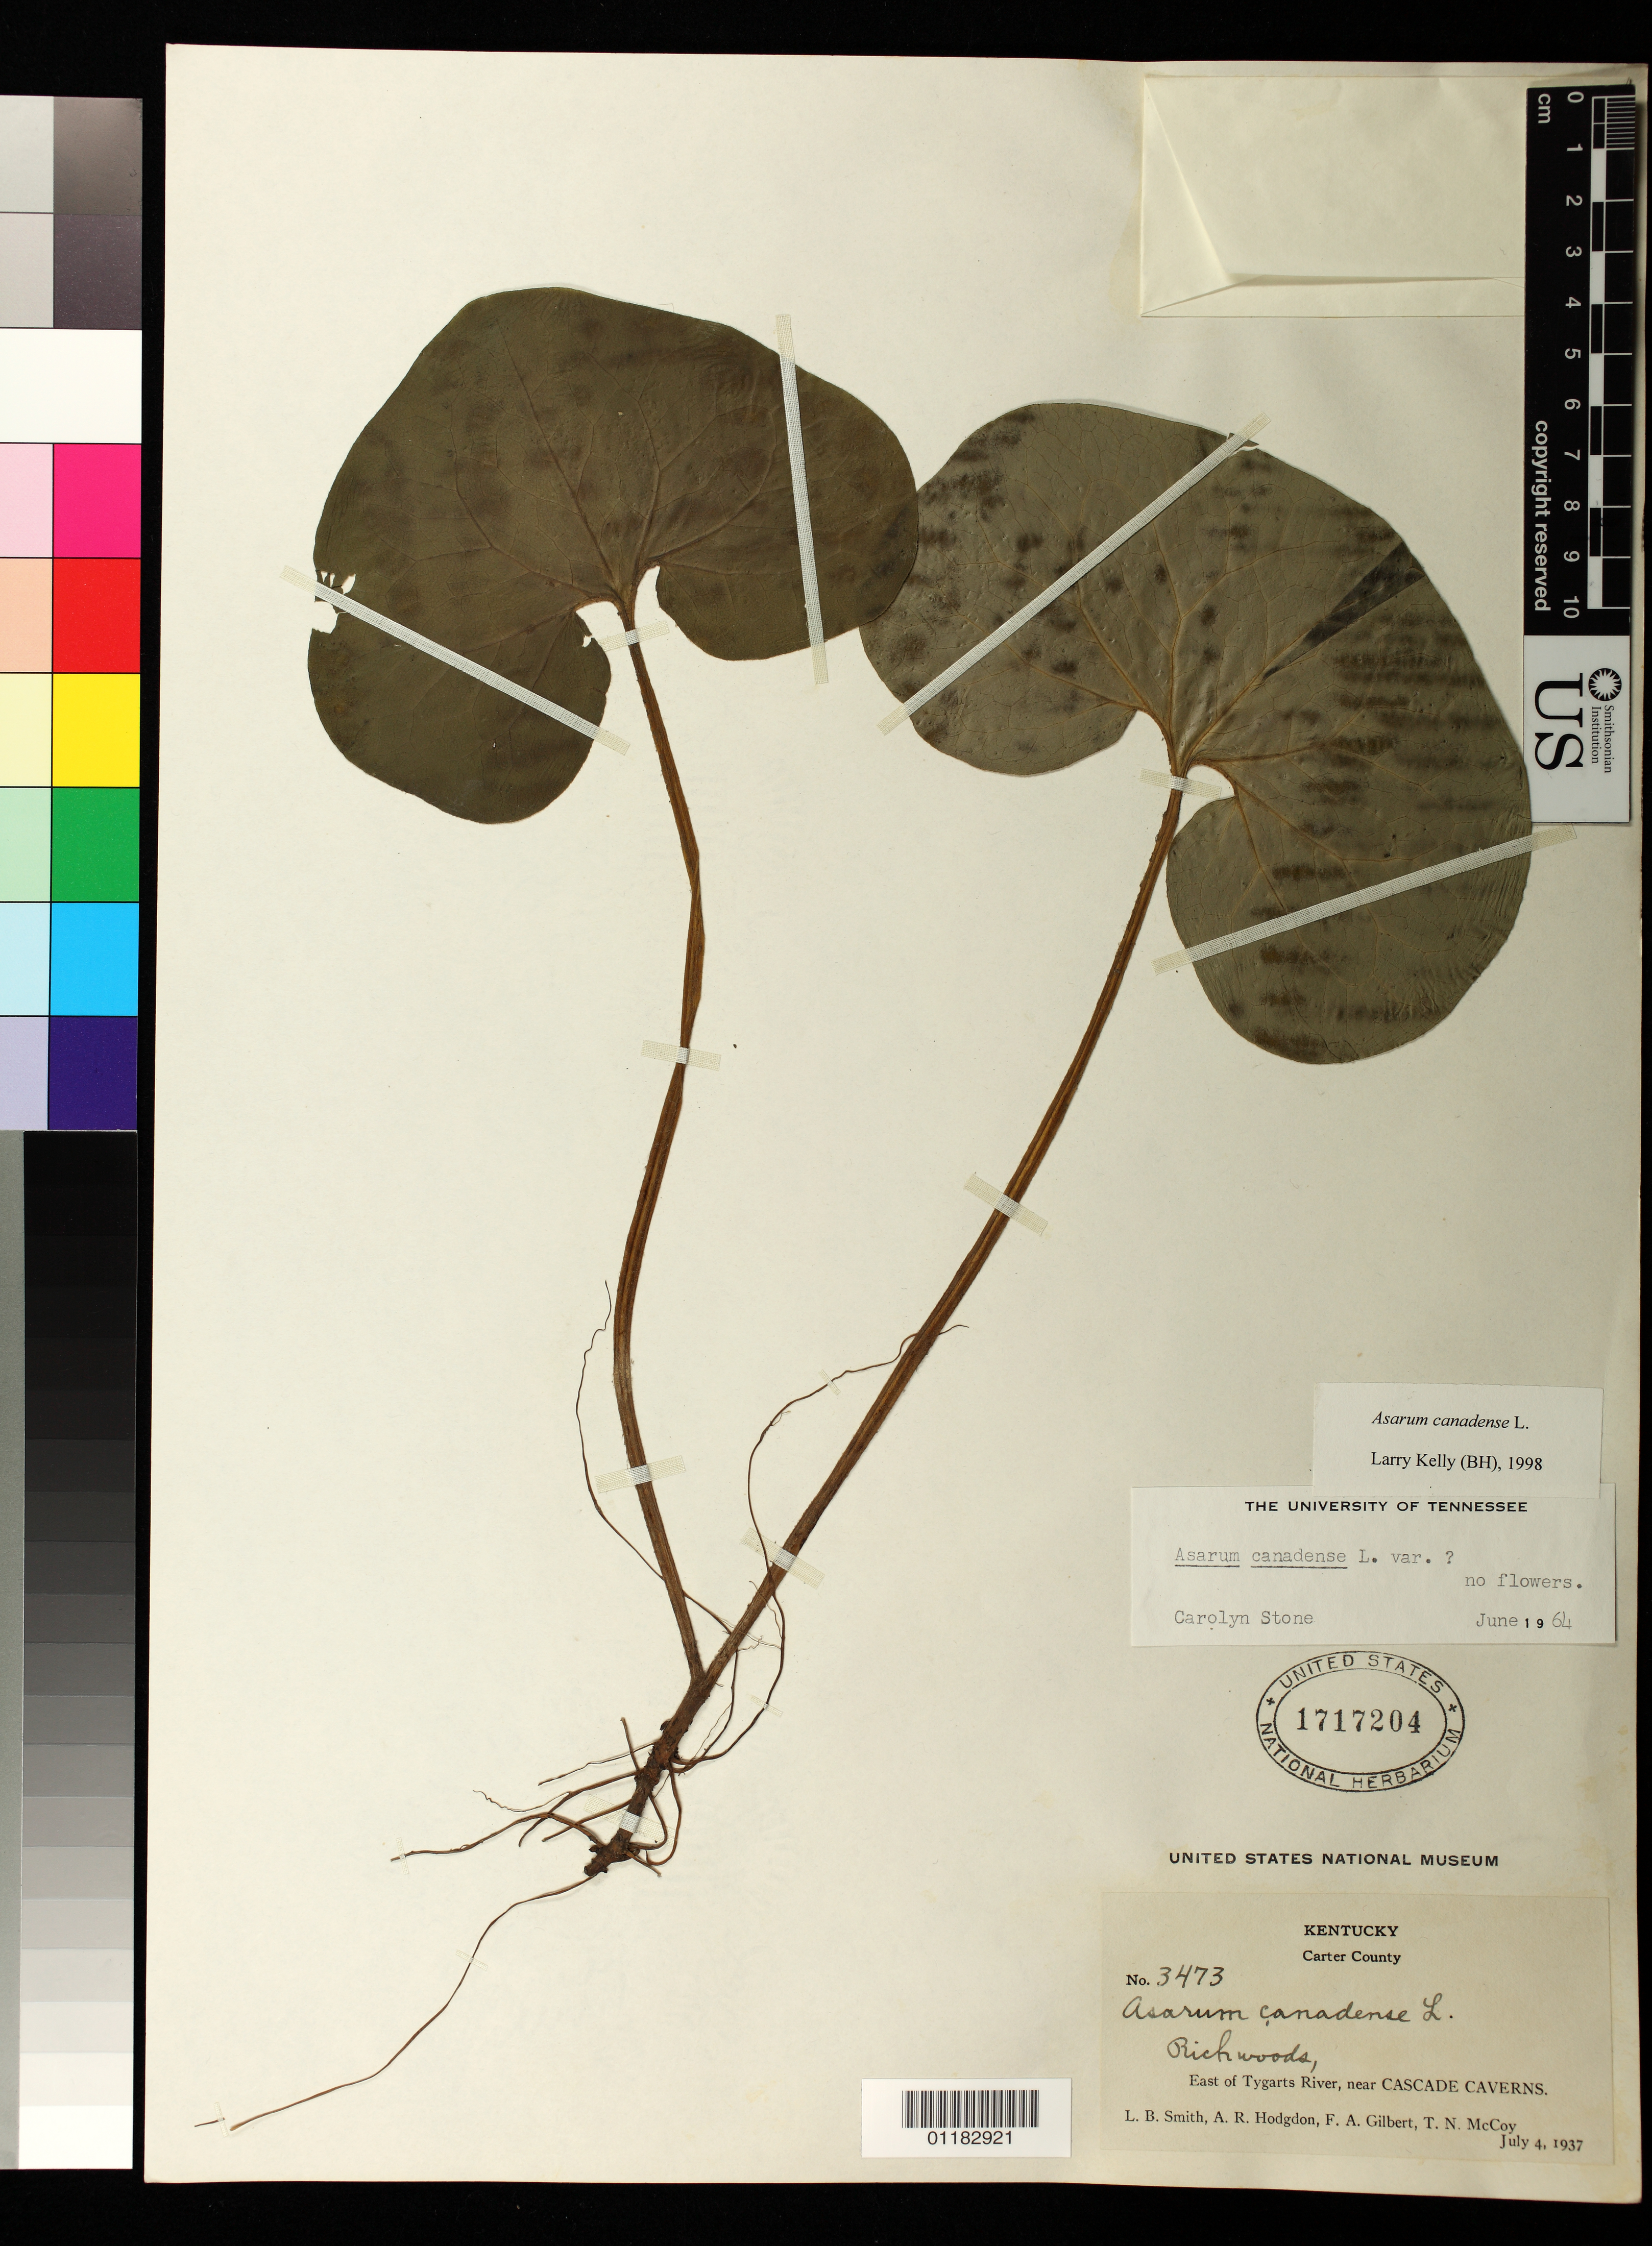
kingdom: Plantae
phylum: Tracheophyta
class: Magnoliopsida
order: Piperales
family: Aristolochiaceae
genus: Asarum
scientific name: Asarum canadense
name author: L.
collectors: L. Smith, A. R. Hodgdon, F. A. Gilbert & T. N. McCoy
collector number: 3473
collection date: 1937-07-04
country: United States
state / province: Kentucky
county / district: Carter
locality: Carter County, east of Tygarts River, near Cascade Caverns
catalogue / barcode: US 1717204